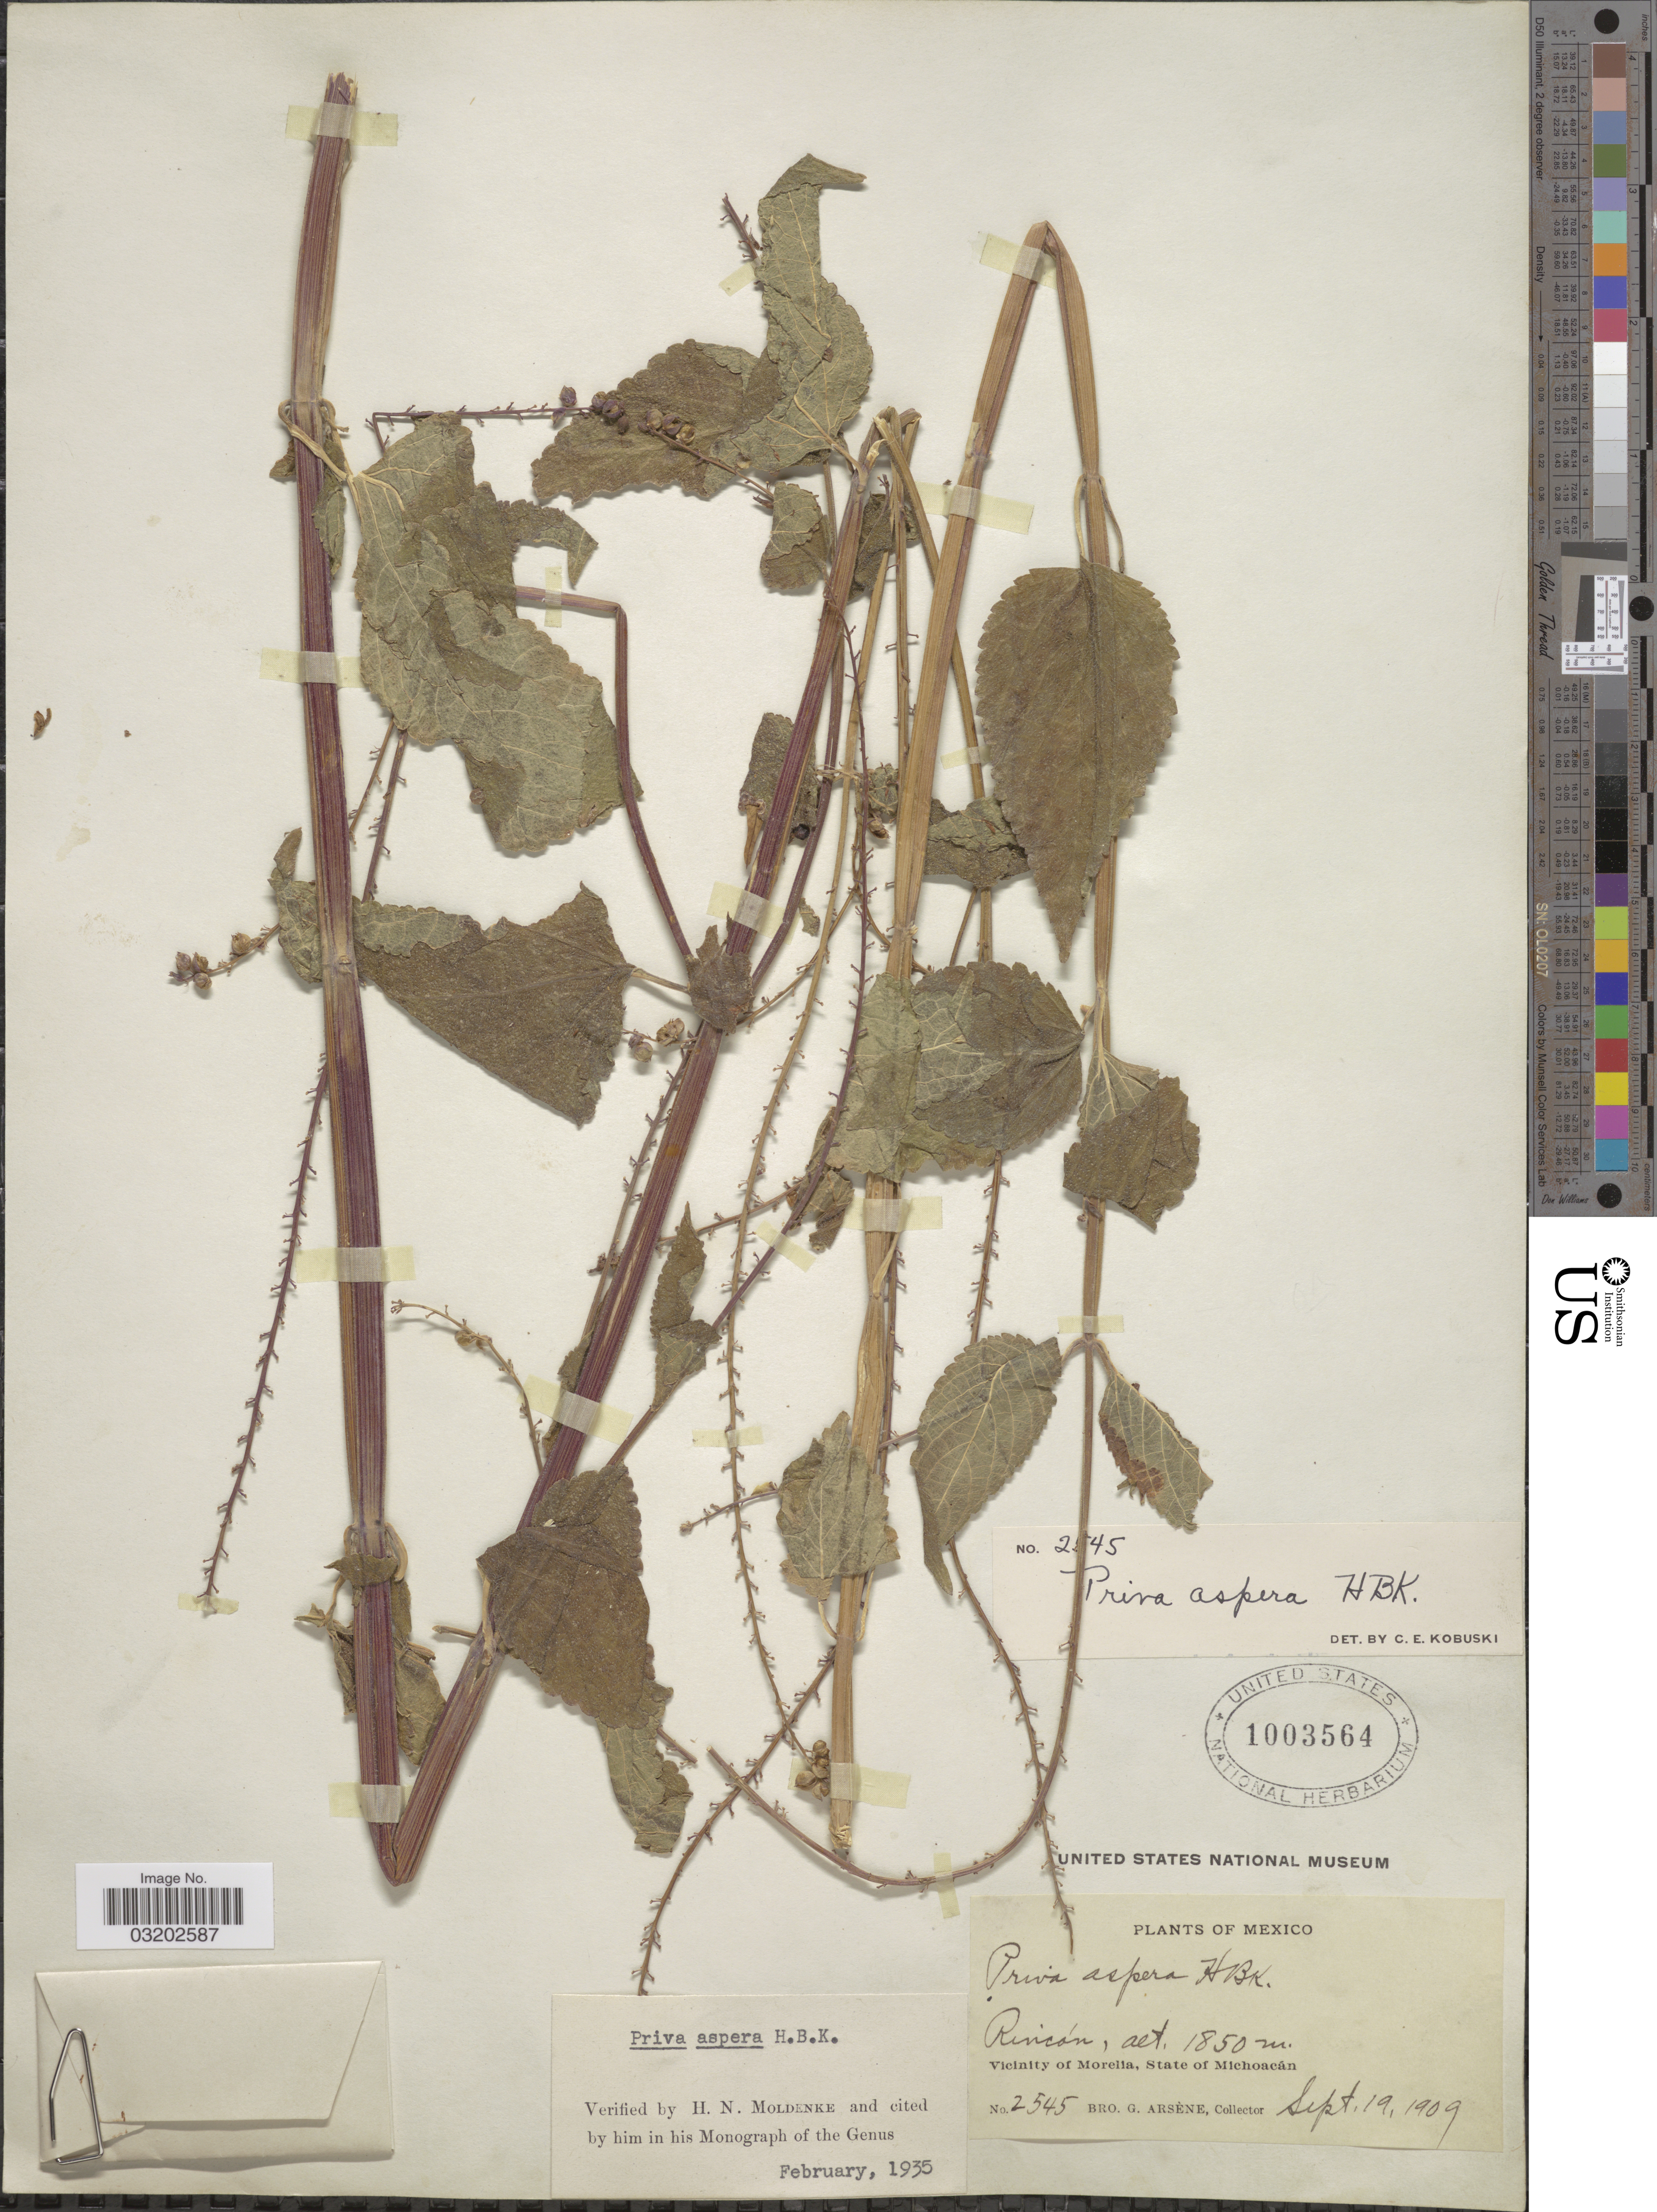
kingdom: Plantae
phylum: Tracheophyta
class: Magnoliopsida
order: Lamiales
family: Verbenaceae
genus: Priva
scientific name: Priva aspera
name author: Kunth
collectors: Bro. G. Arsène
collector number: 2545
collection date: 1909-09-19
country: Mexico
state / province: Michoacán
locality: Rincón, Vicinity of Morelia.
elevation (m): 1850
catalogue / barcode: US 1003564